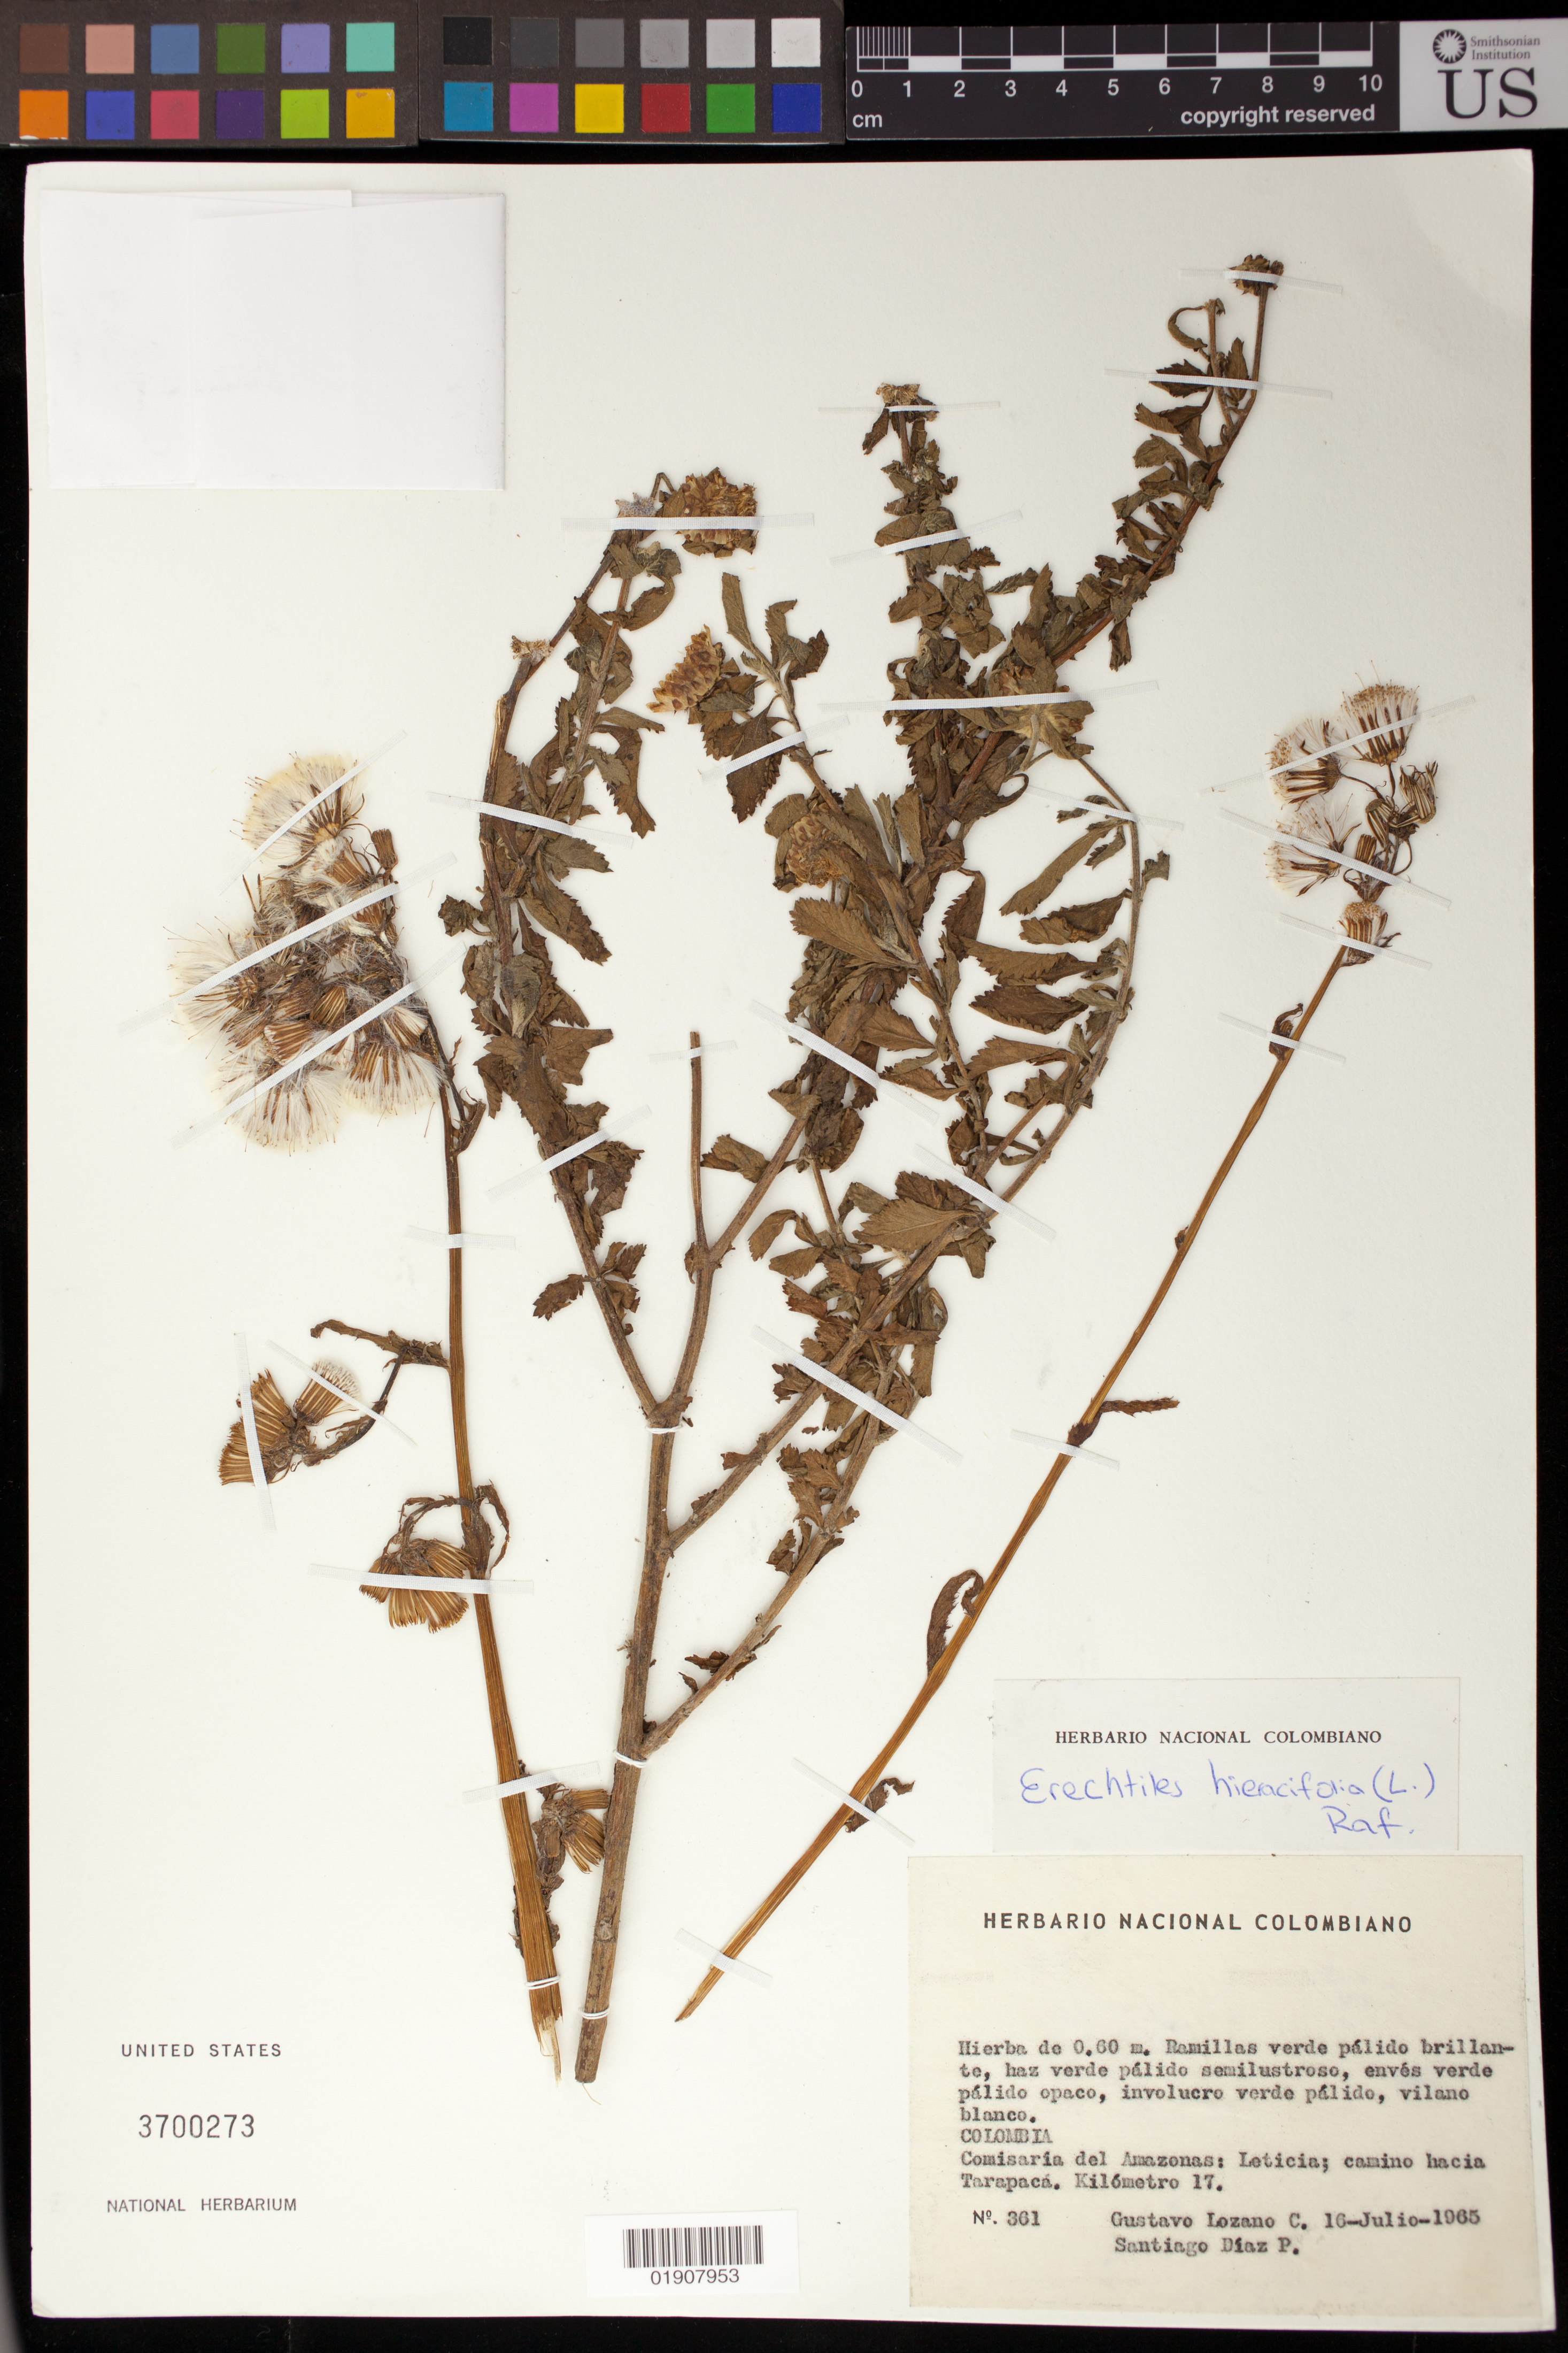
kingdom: Plantae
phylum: Tracheophyta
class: Magnoliopsida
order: Asterales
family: Asteraceae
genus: Erechtites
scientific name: Erechtites hieraciifolius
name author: (L.) Raf. ex DC.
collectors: G. Lozano-Contreras & S. Díaz Píedrahíta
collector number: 361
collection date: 1965-07-16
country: Colombia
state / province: Amazônas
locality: Leticia; camino hacia Tarapacá: Kilómetro 17.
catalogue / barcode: US 3700273